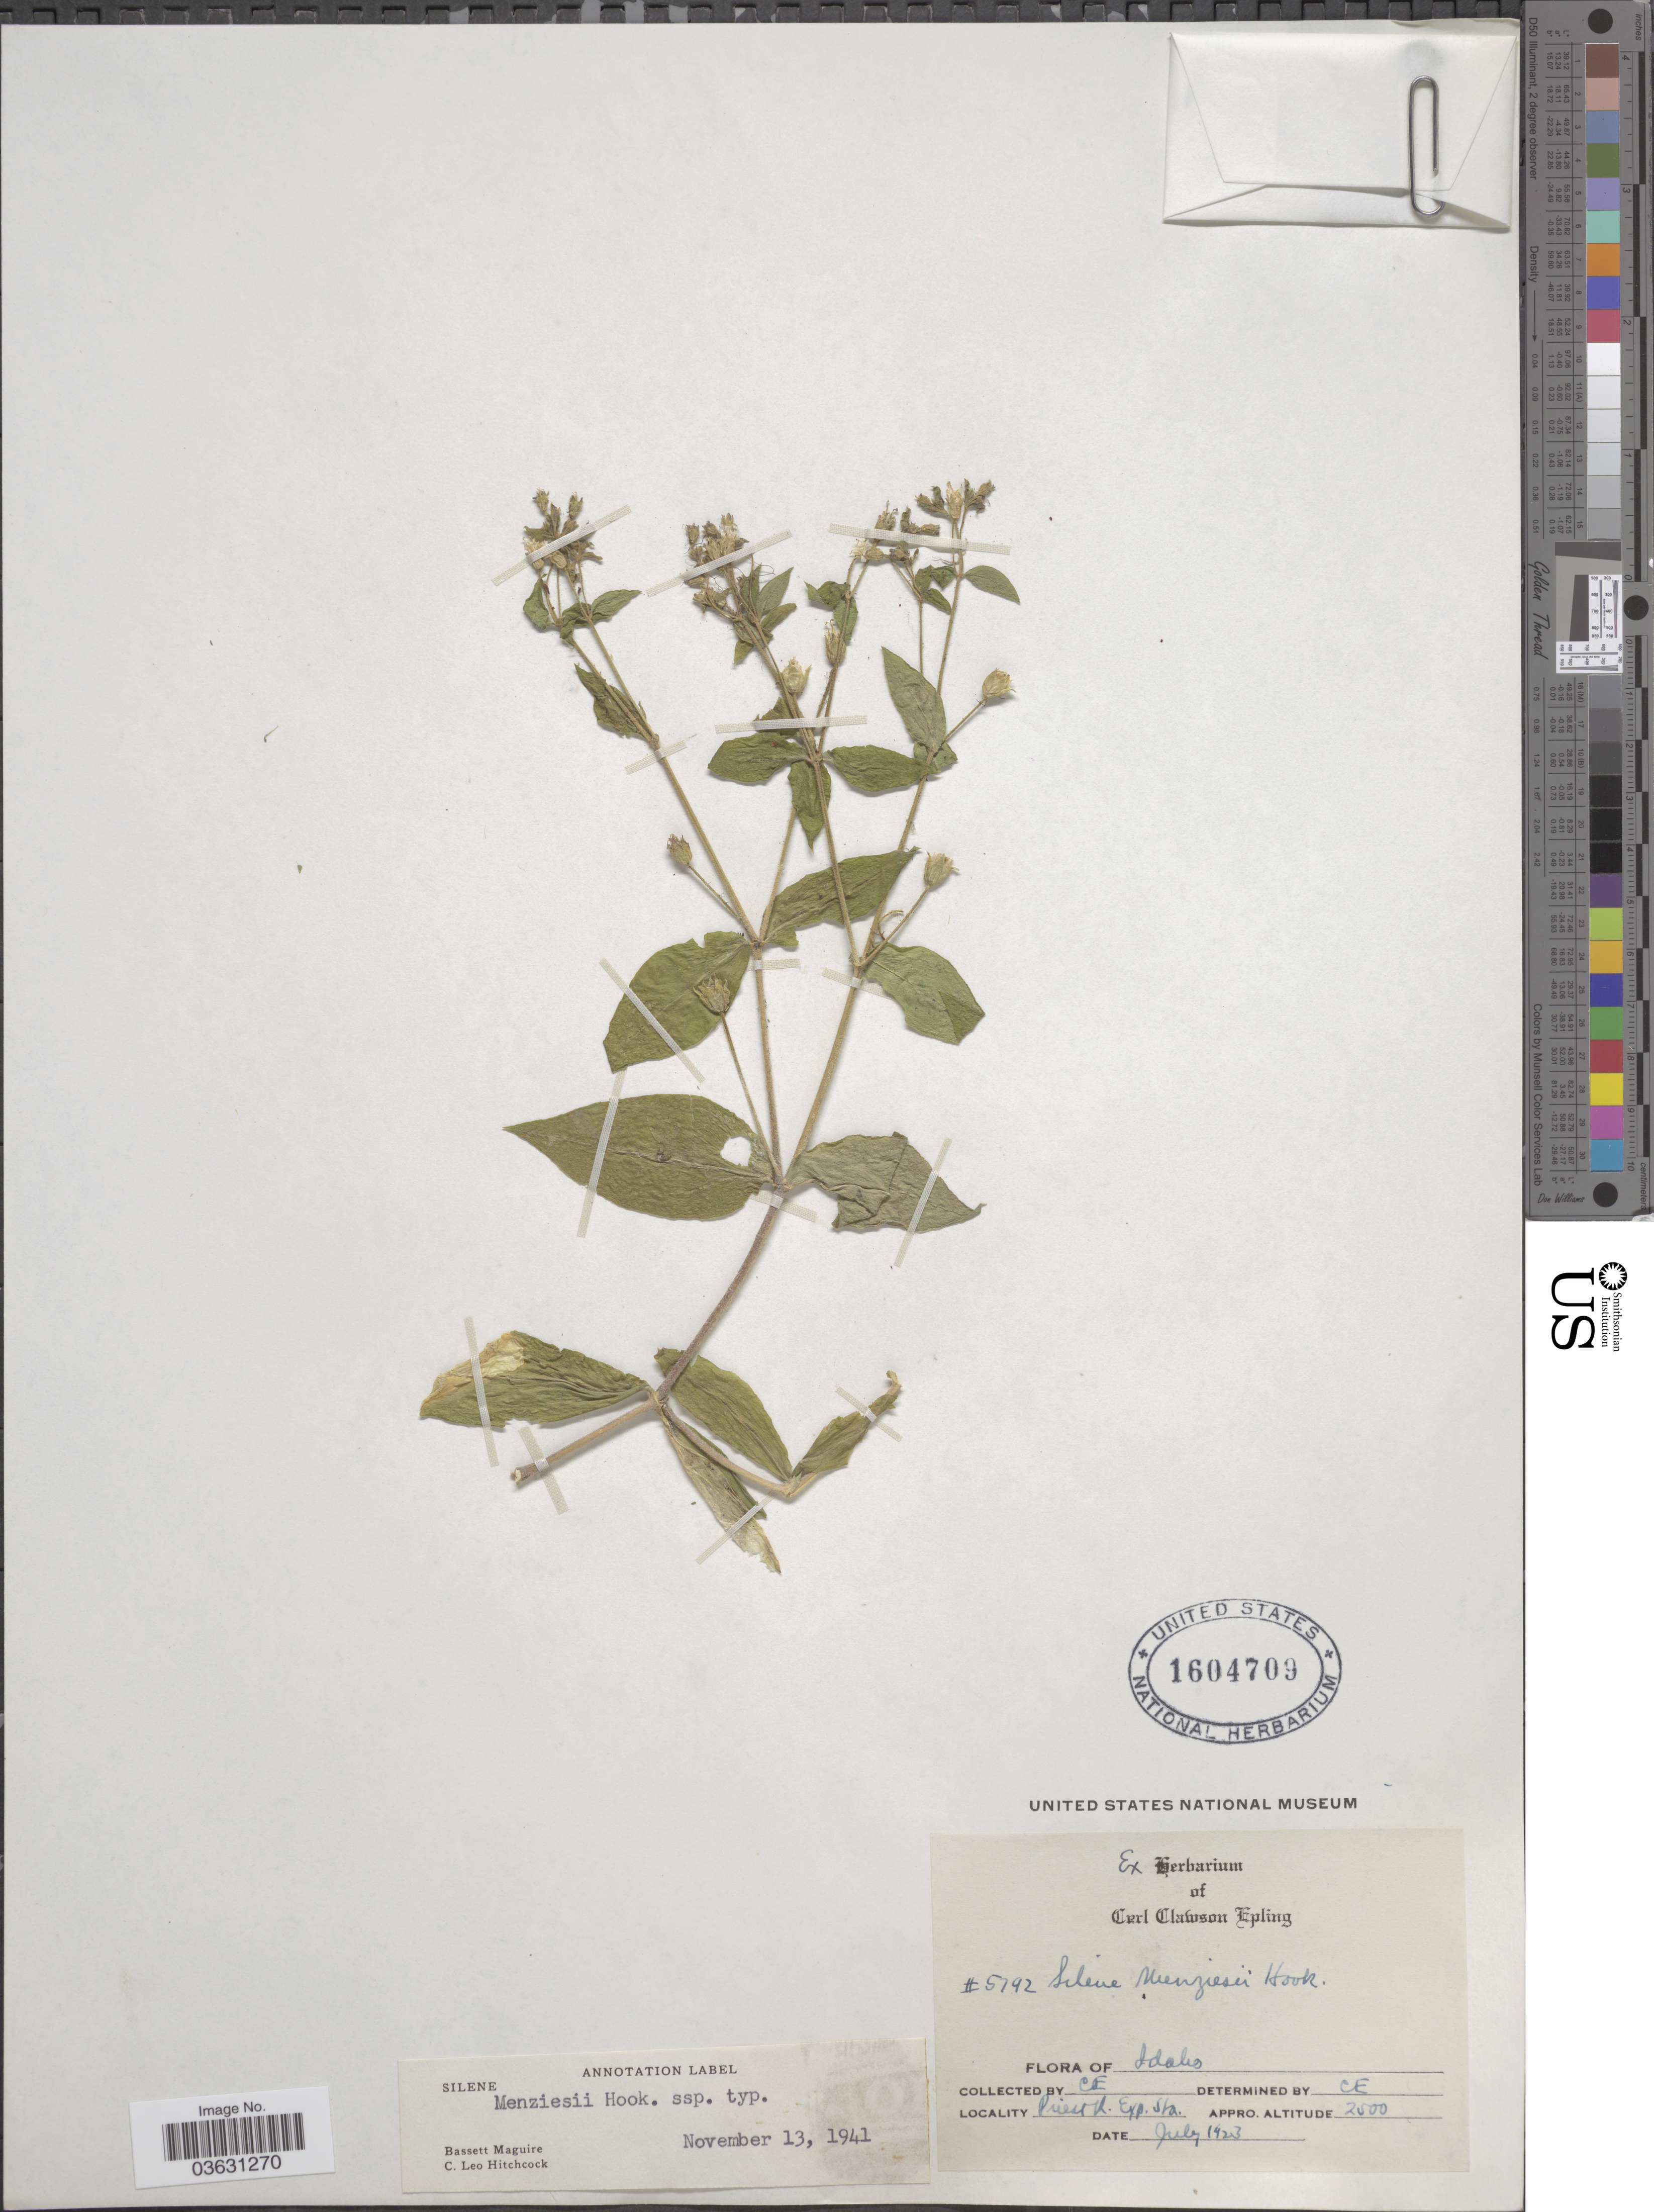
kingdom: Plantae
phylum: Tracheophyta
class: Magnoliopsida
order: Caryophyllales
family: Caryophyllaceae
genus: Silene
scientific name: Silene menziesii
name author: Hook.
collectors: C. C. Epling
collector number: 5792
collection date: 1923-07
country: United States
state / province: Idaho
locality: Priest R. Exp Sta.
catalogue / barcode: US 1604709